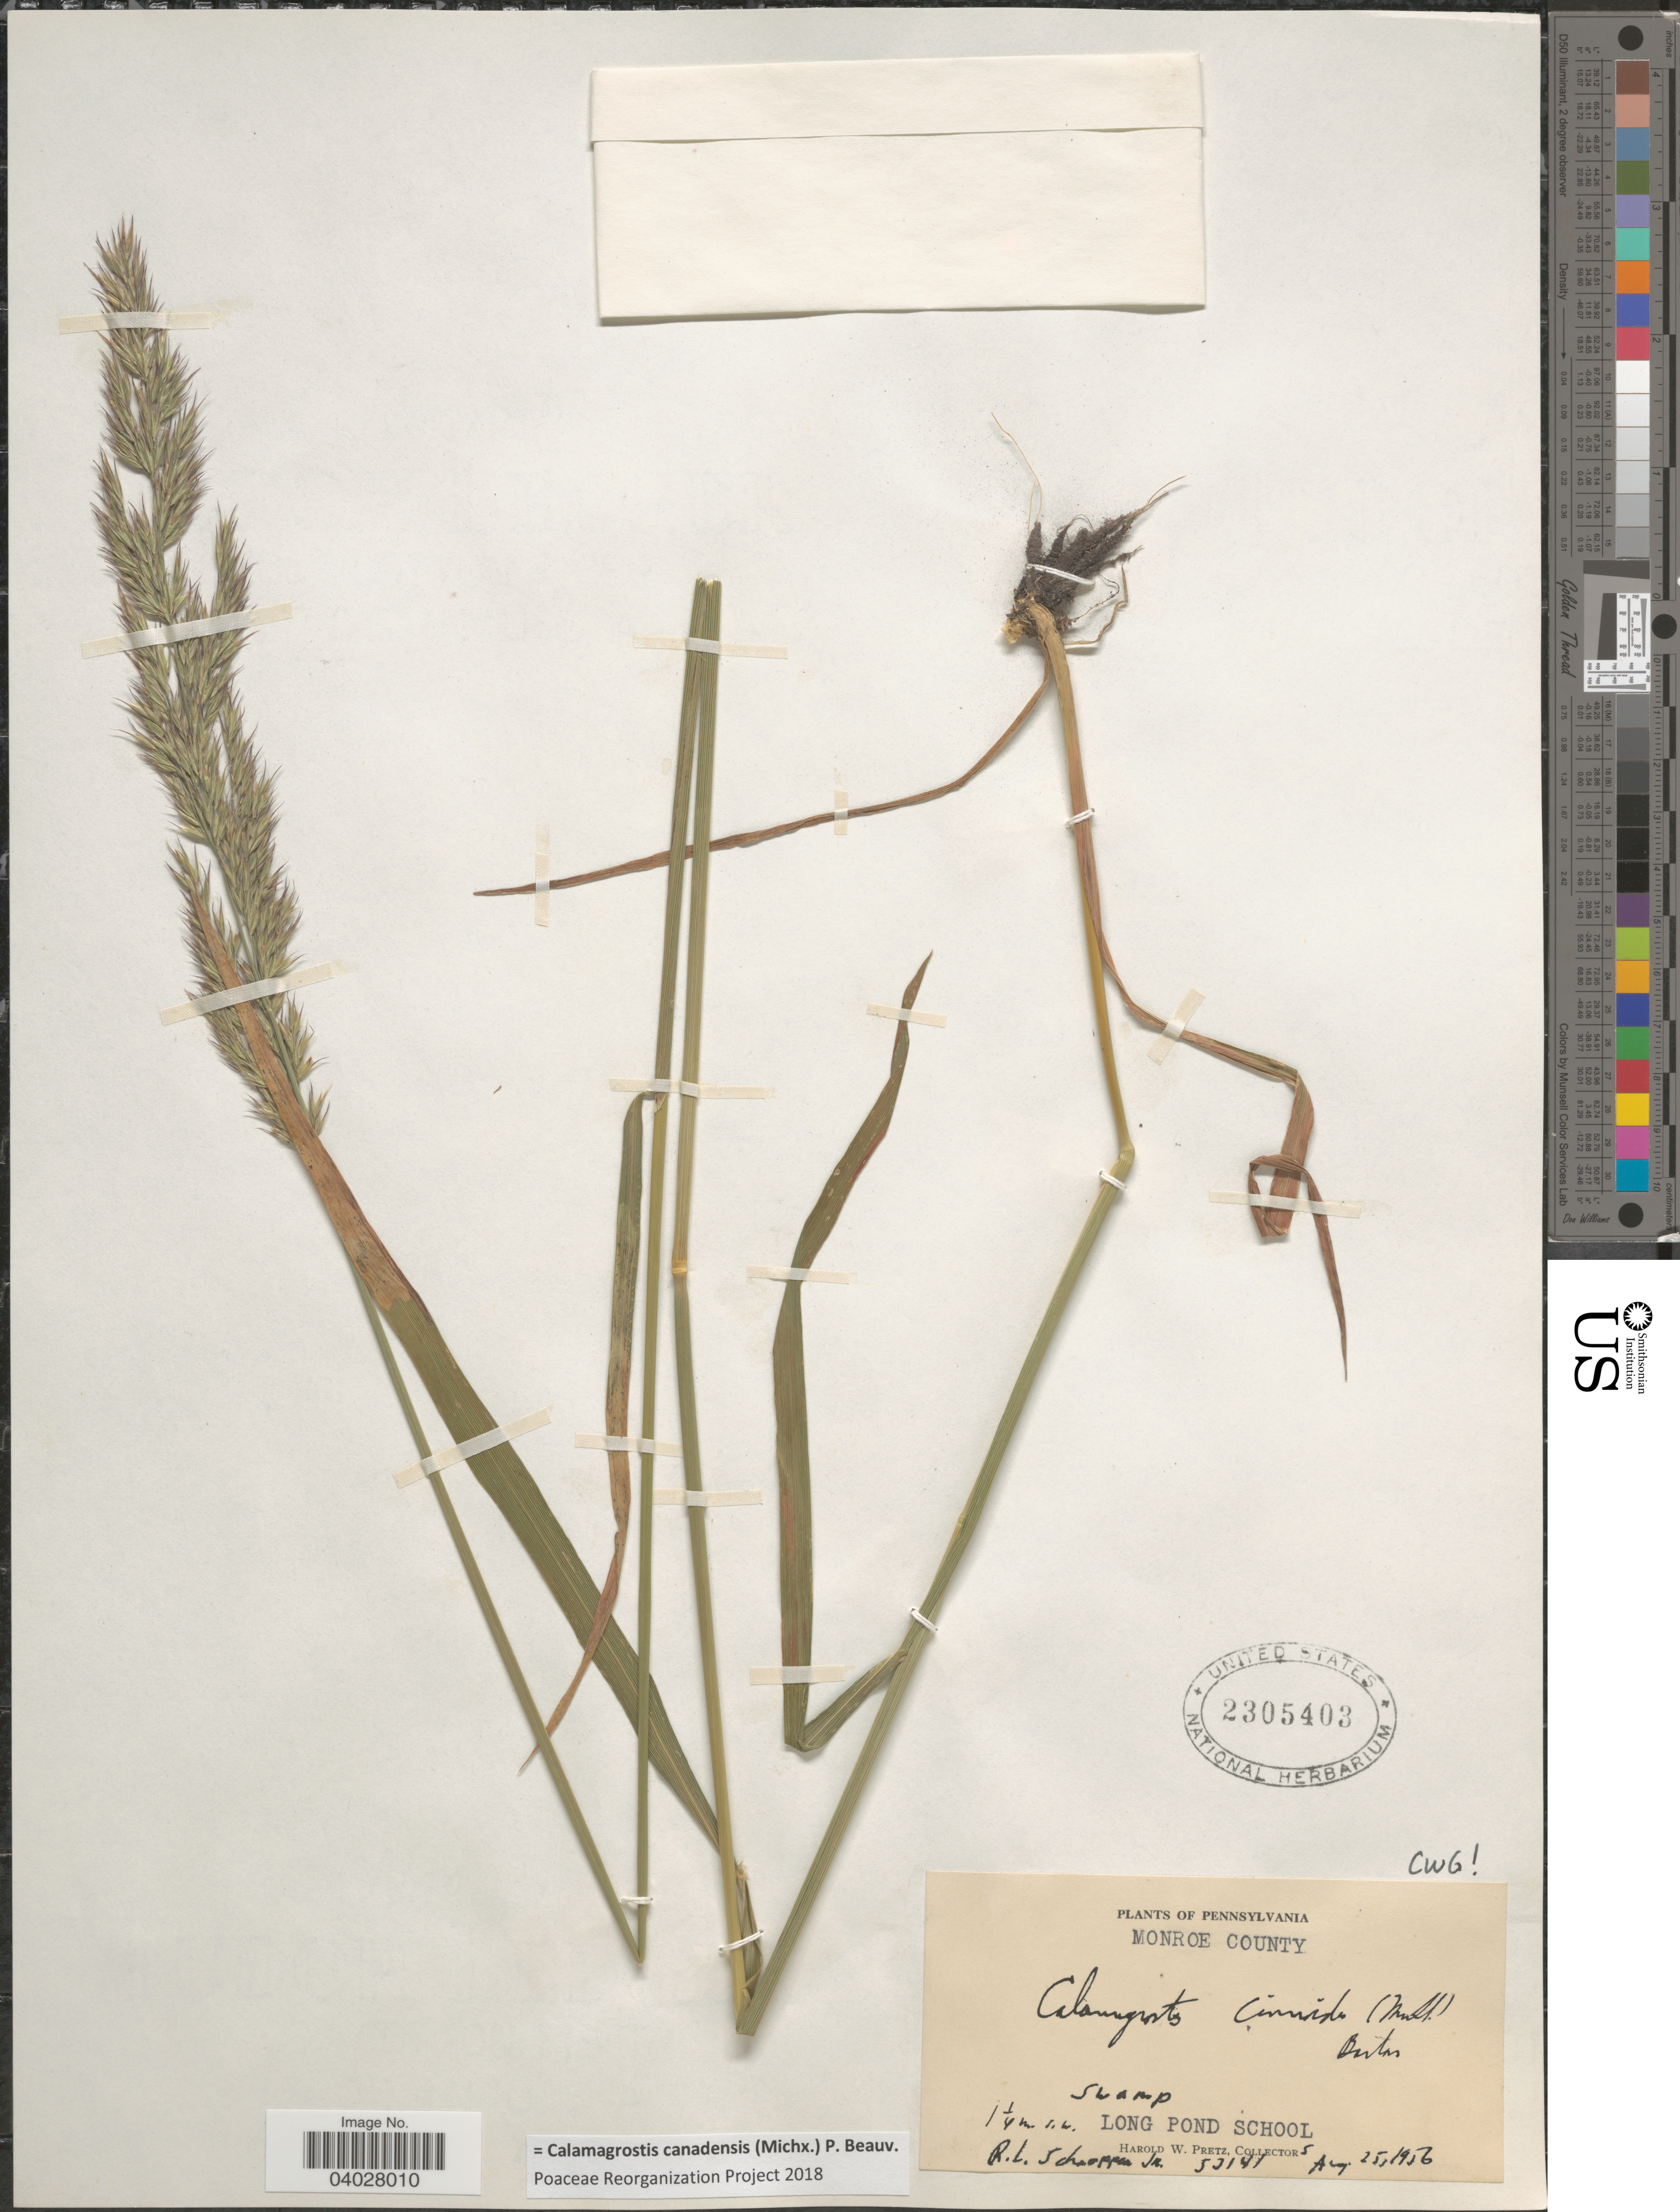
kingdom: Plantae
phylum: Tracheophyta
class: Liliopsida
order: Poales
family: Poaceae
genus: Calamagrostis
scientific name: Calamagrostis canadensis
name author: (Michx.) P. Beauv.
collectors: H. W. Pretz & R. L. Schaeffer Jr.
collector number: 53141*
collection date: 1956-08-25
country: United States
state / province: Pennsylvania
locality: Monroe County. 1¼ s.w. Long Pond School.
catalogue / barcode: US 2305403